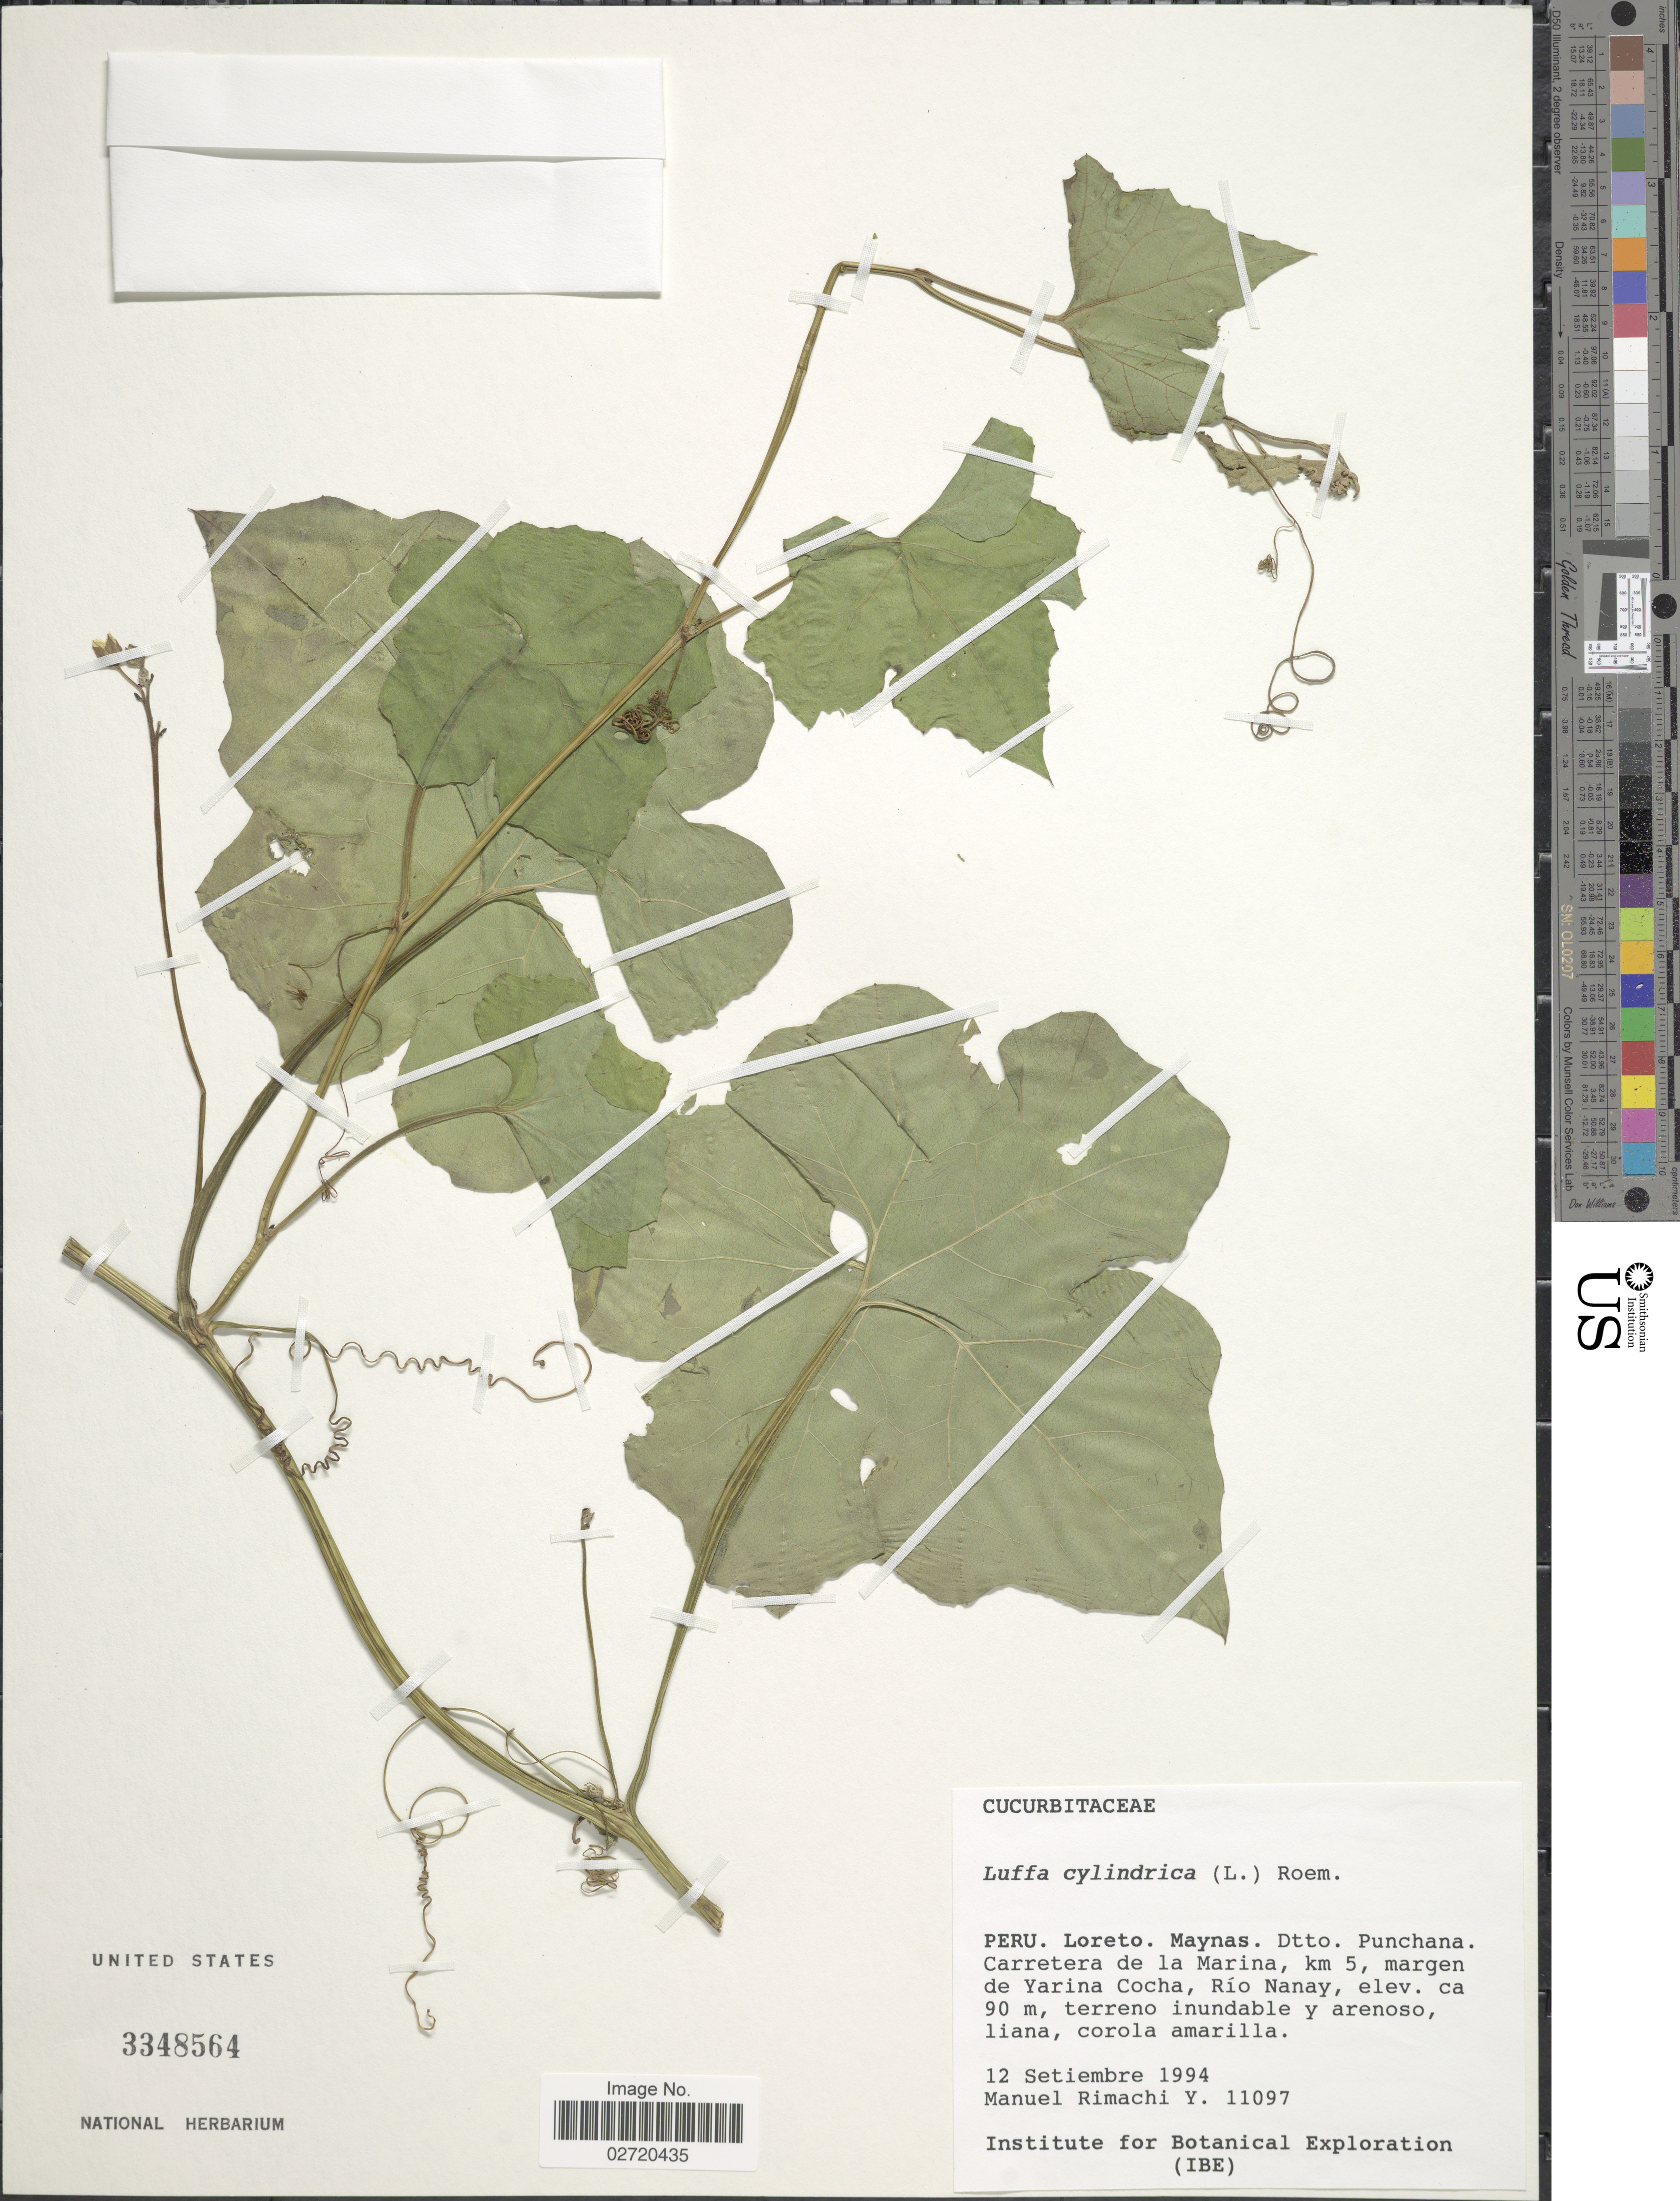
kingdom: Plantae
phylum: Tracheophyta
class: Magnoliopsida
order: Cucurbitales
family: Cucurbitaceae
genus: Luffa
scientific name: Luffa aegyptiaca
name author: Mill.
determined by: Strong, Mark T., (BOT), Smithsonian Institution - National Museum of Natural History (UNITED STATES)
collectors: M. Rimachi Y.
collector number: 11097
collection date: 1994-09-12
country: Peru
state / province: Loreto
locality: Peru, Loreto, Maynas, Dtto. Punchana, Carretera de la Marina, km 5, margen de Yarina Cocha, Rio Nanay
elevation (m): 90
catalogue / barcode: US 3348564